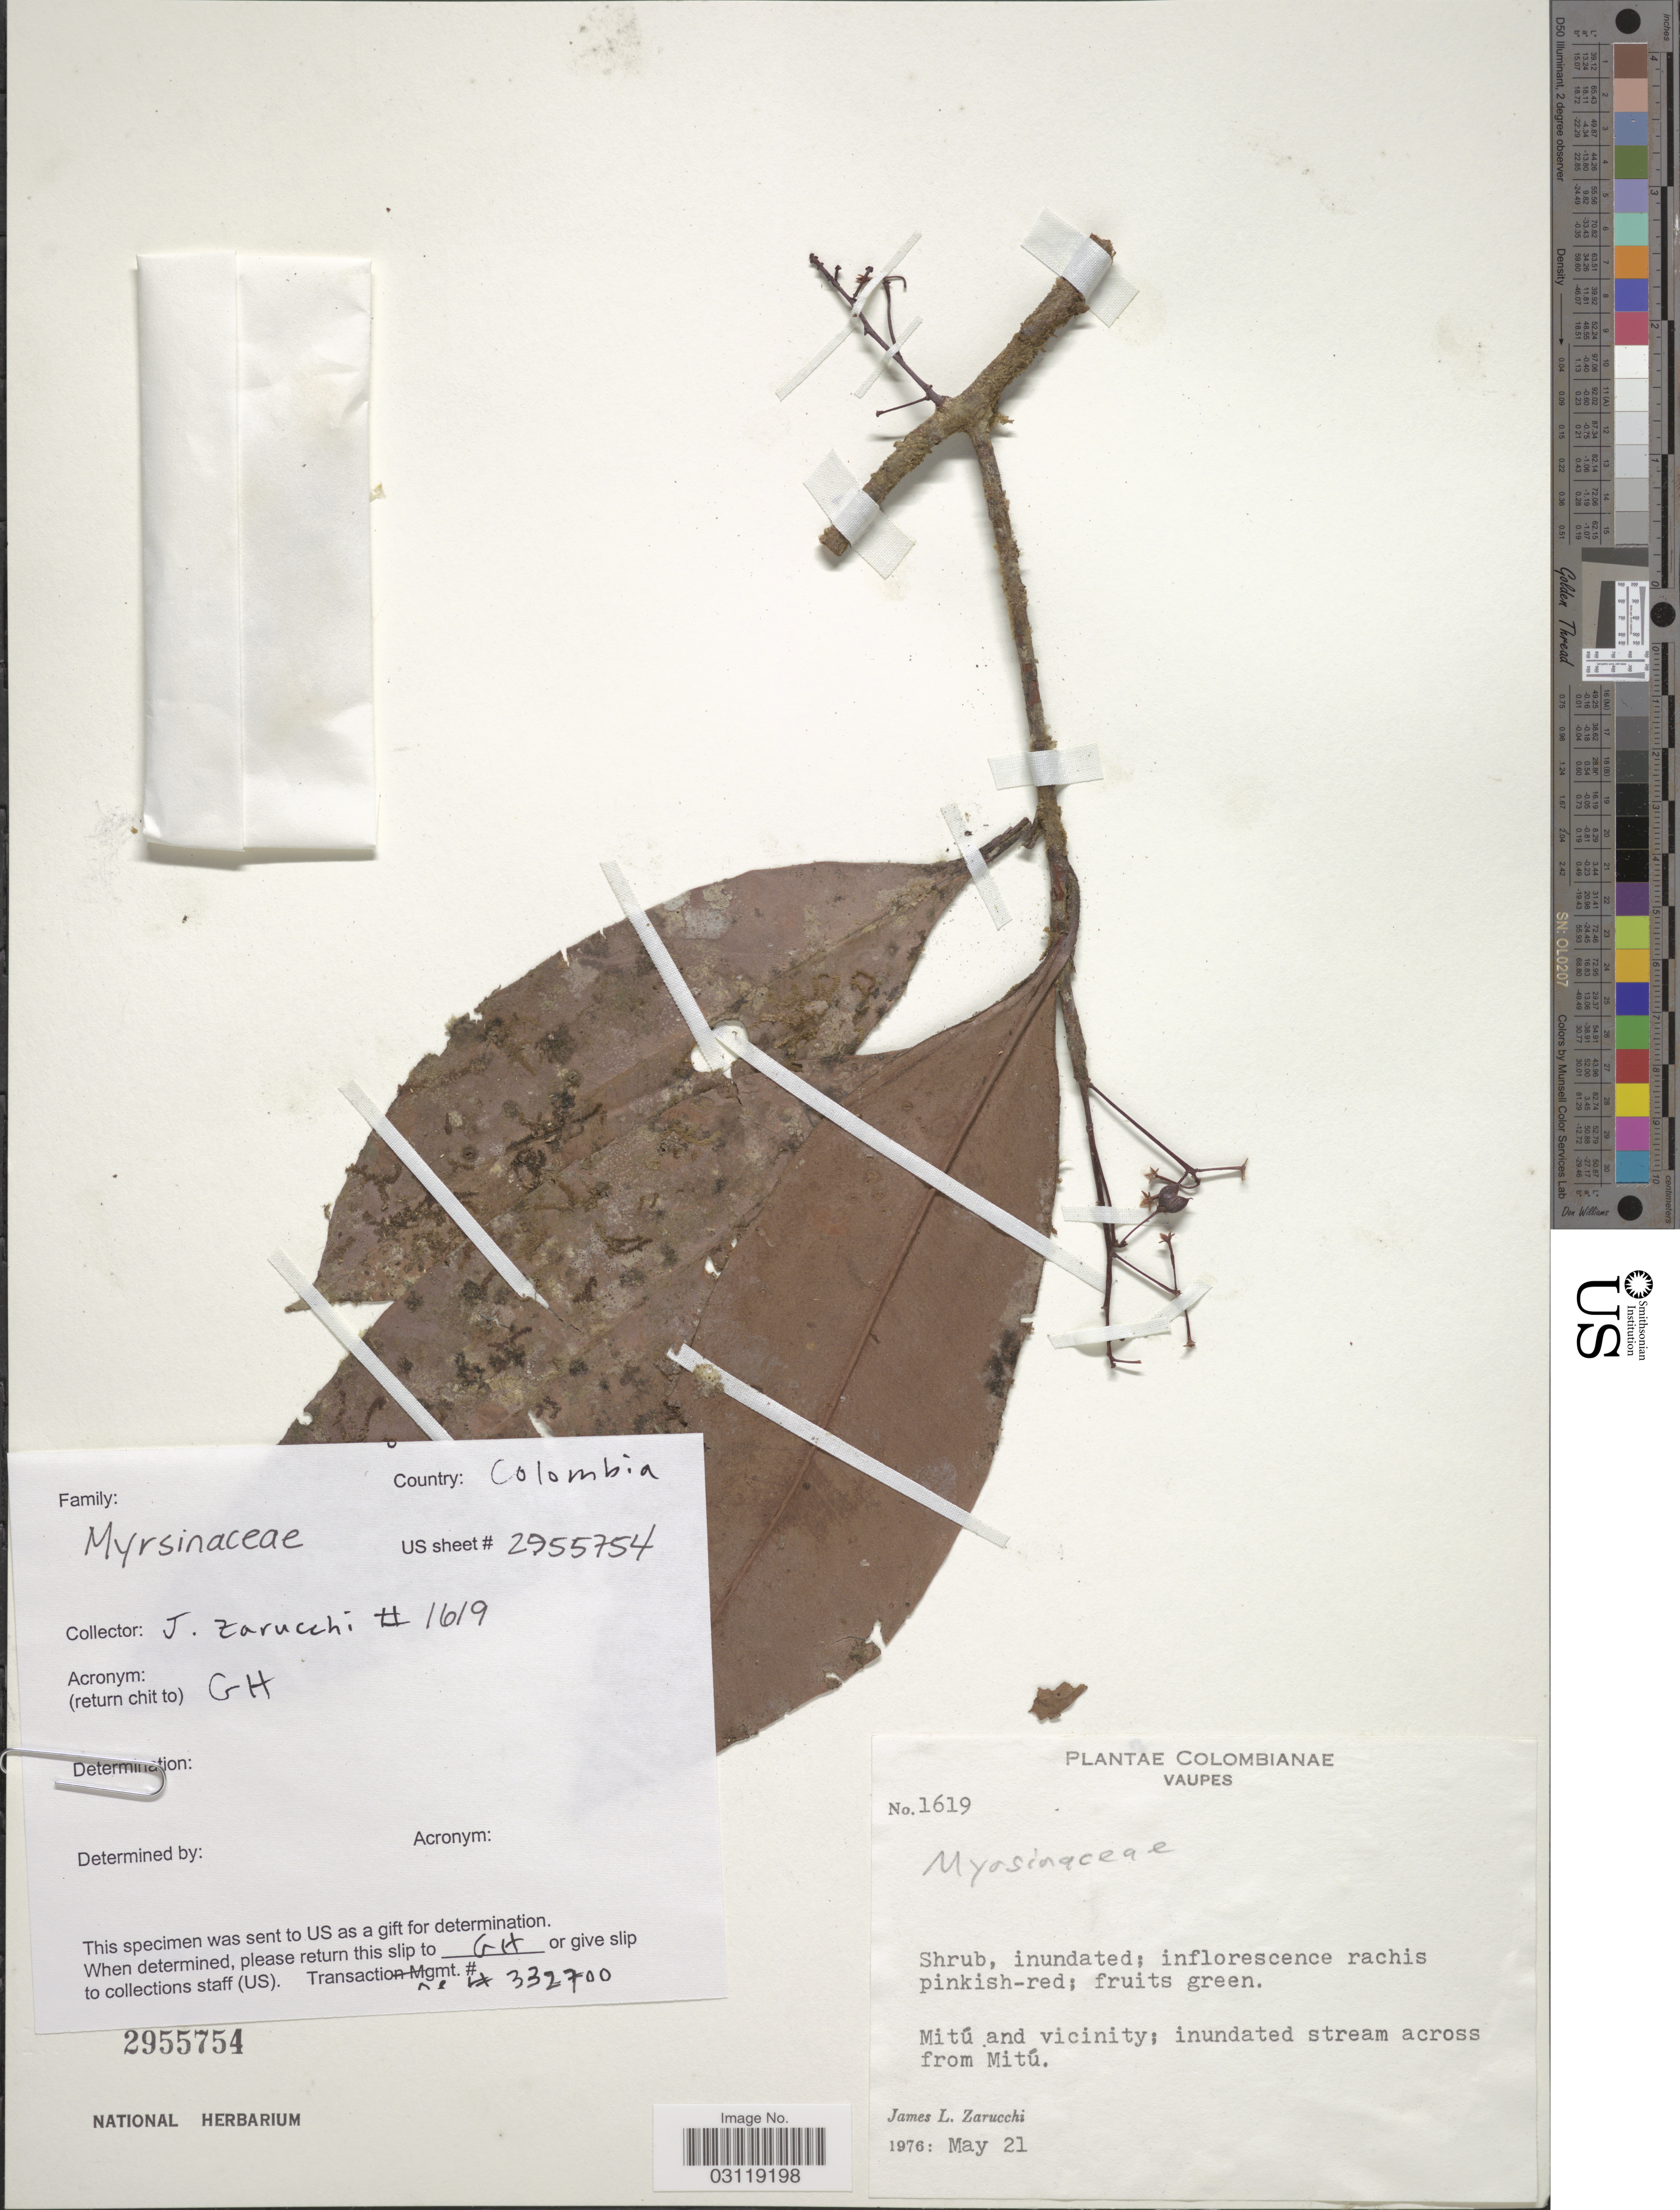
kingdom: Plantae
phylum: Tracheophyta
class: Magnoliopsida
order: Ericales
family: Primulaceae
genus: Stylogyne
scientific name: Stylogyne turbacensis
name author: (Kunth) Mez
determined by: Pipoly, J. J.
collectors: J. L. Zarucchi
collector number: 1619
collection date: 1976-05-21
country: Colombia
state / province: Vaupés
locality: Mitú and vicinity; inundated stream across from Mitú.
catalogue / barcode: US 2955754